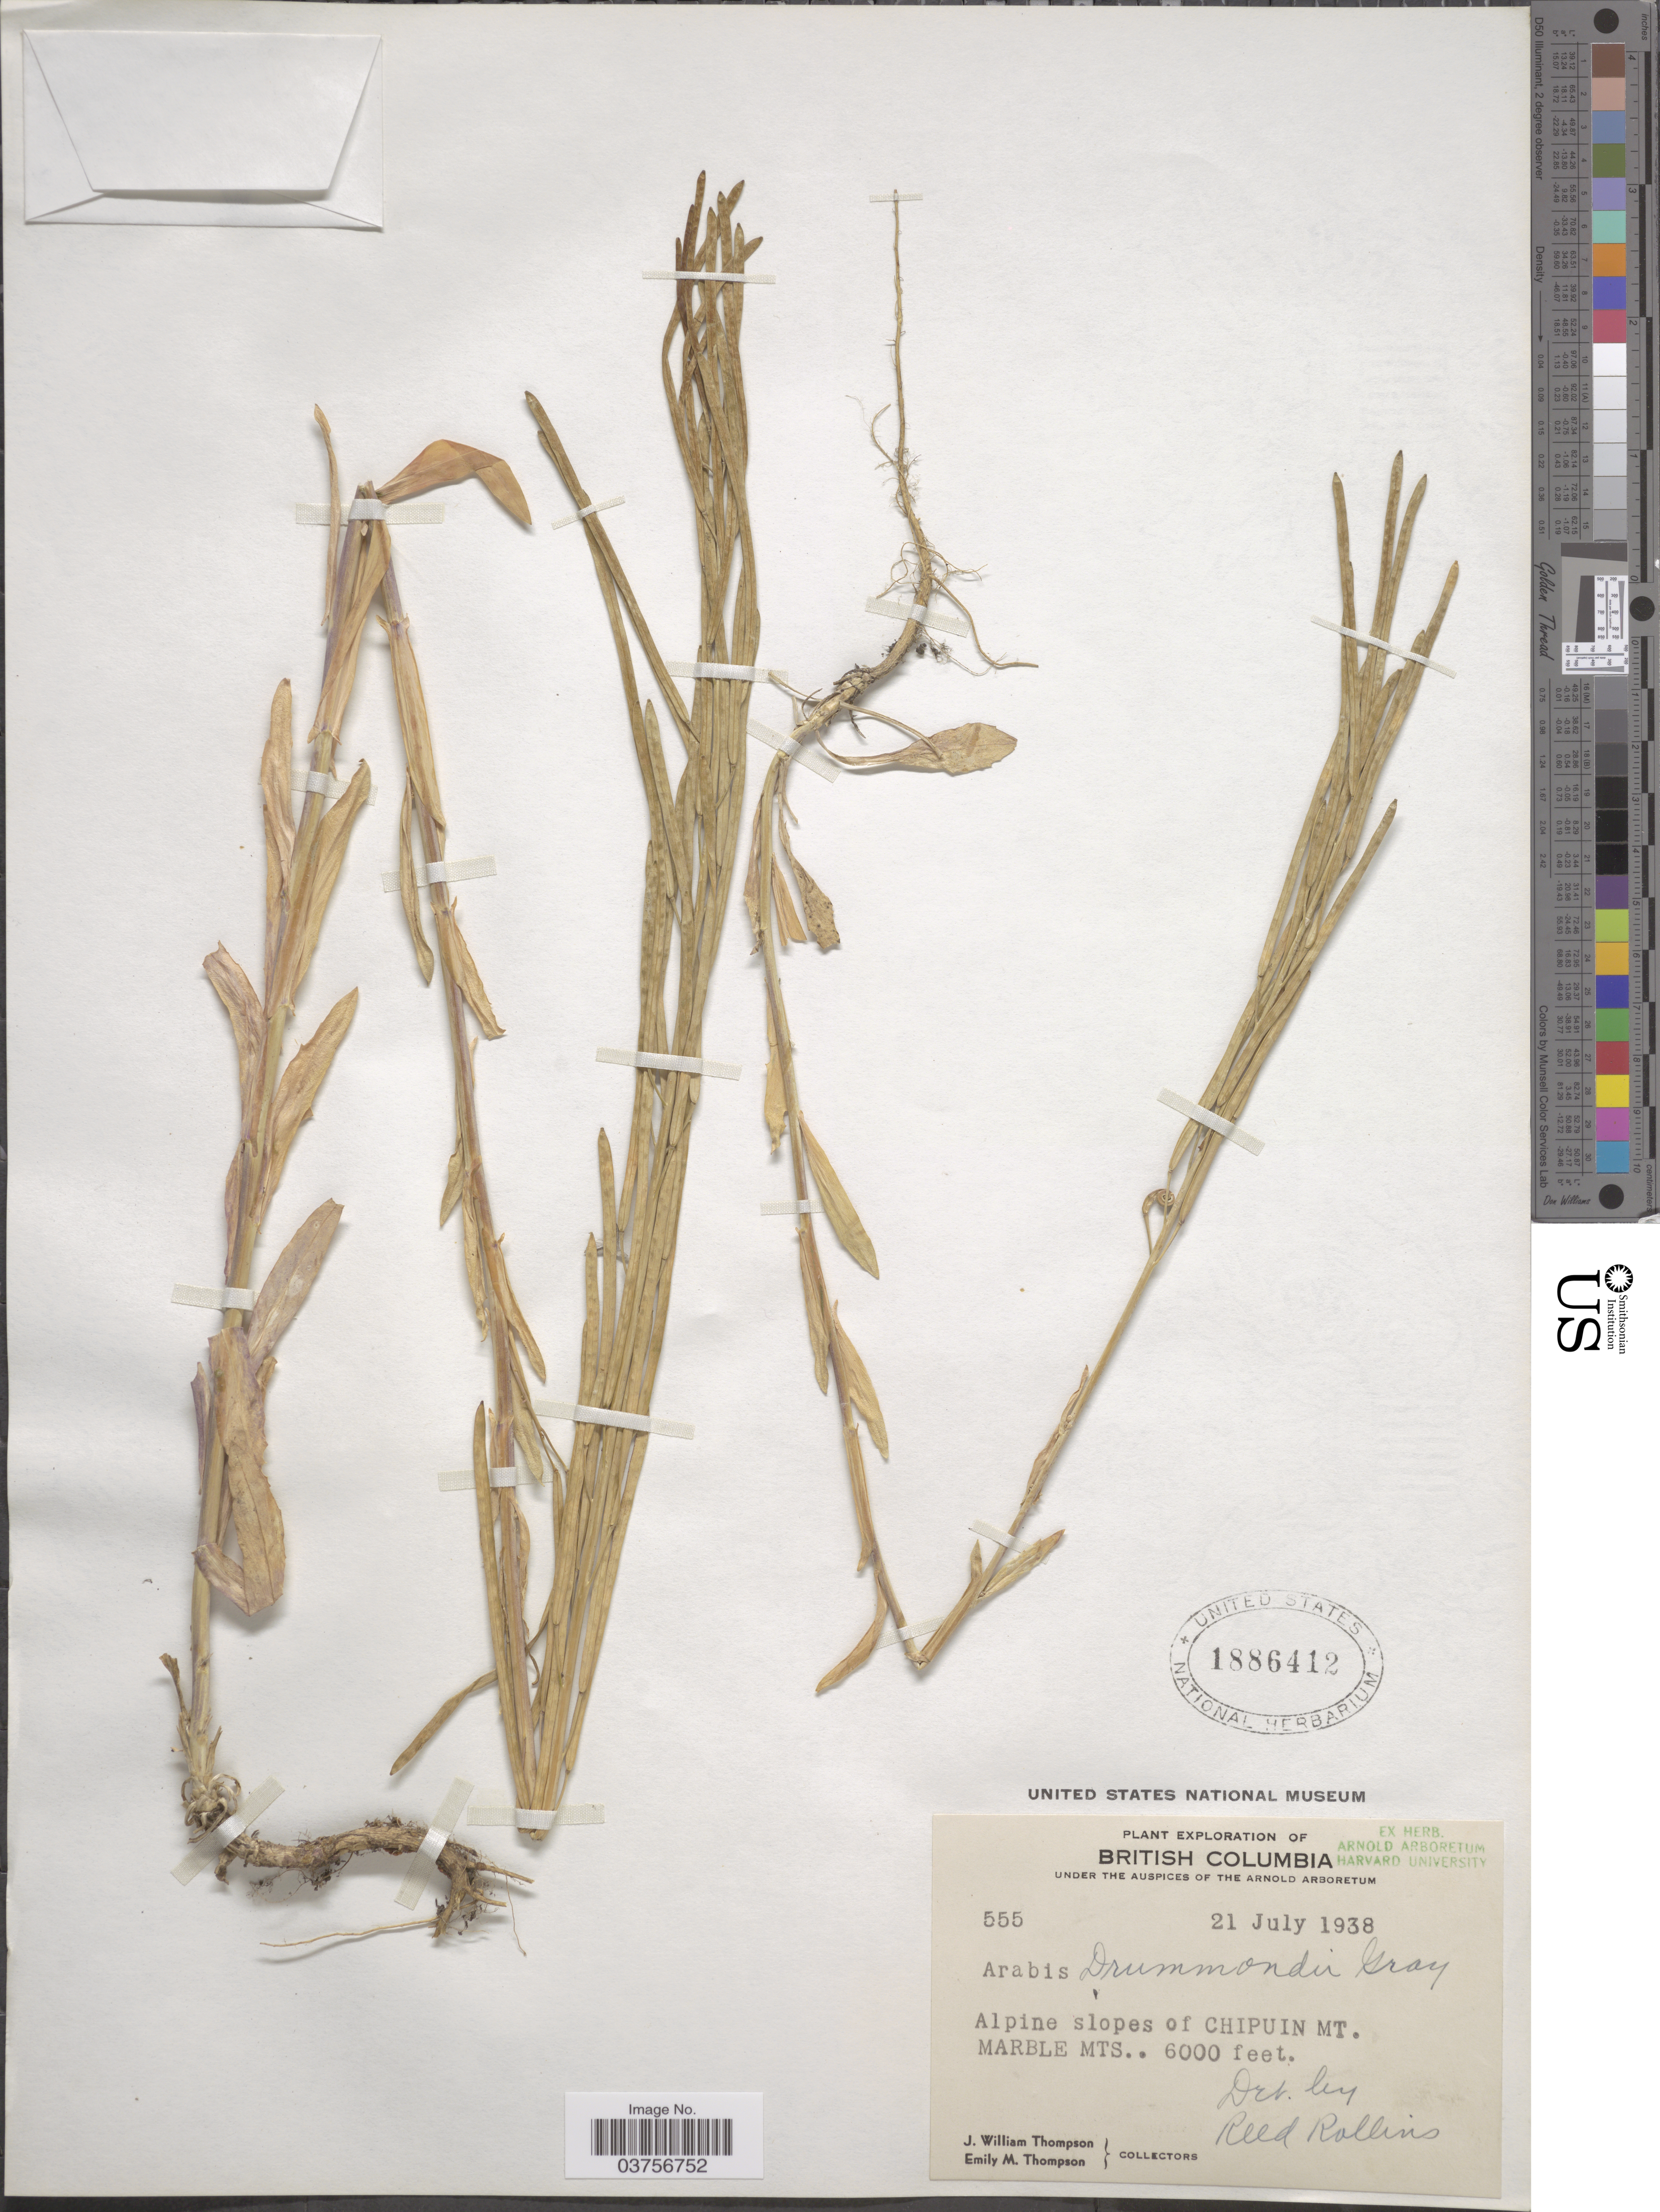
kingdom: Plantae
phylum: Tracheophyta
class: Magnoliopsida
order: Brassicales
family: Brassicaceae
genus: Arabis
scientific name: Arabis drummondii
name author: A. Gray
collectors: J. W. Thompson & E. M. Thompson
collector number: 555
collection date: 1938-07-21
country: Canada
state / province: British Columbia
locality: Alpine slopes of Chipuin Mt. Marble Mts.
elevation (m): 1829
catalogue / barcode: US 1886412